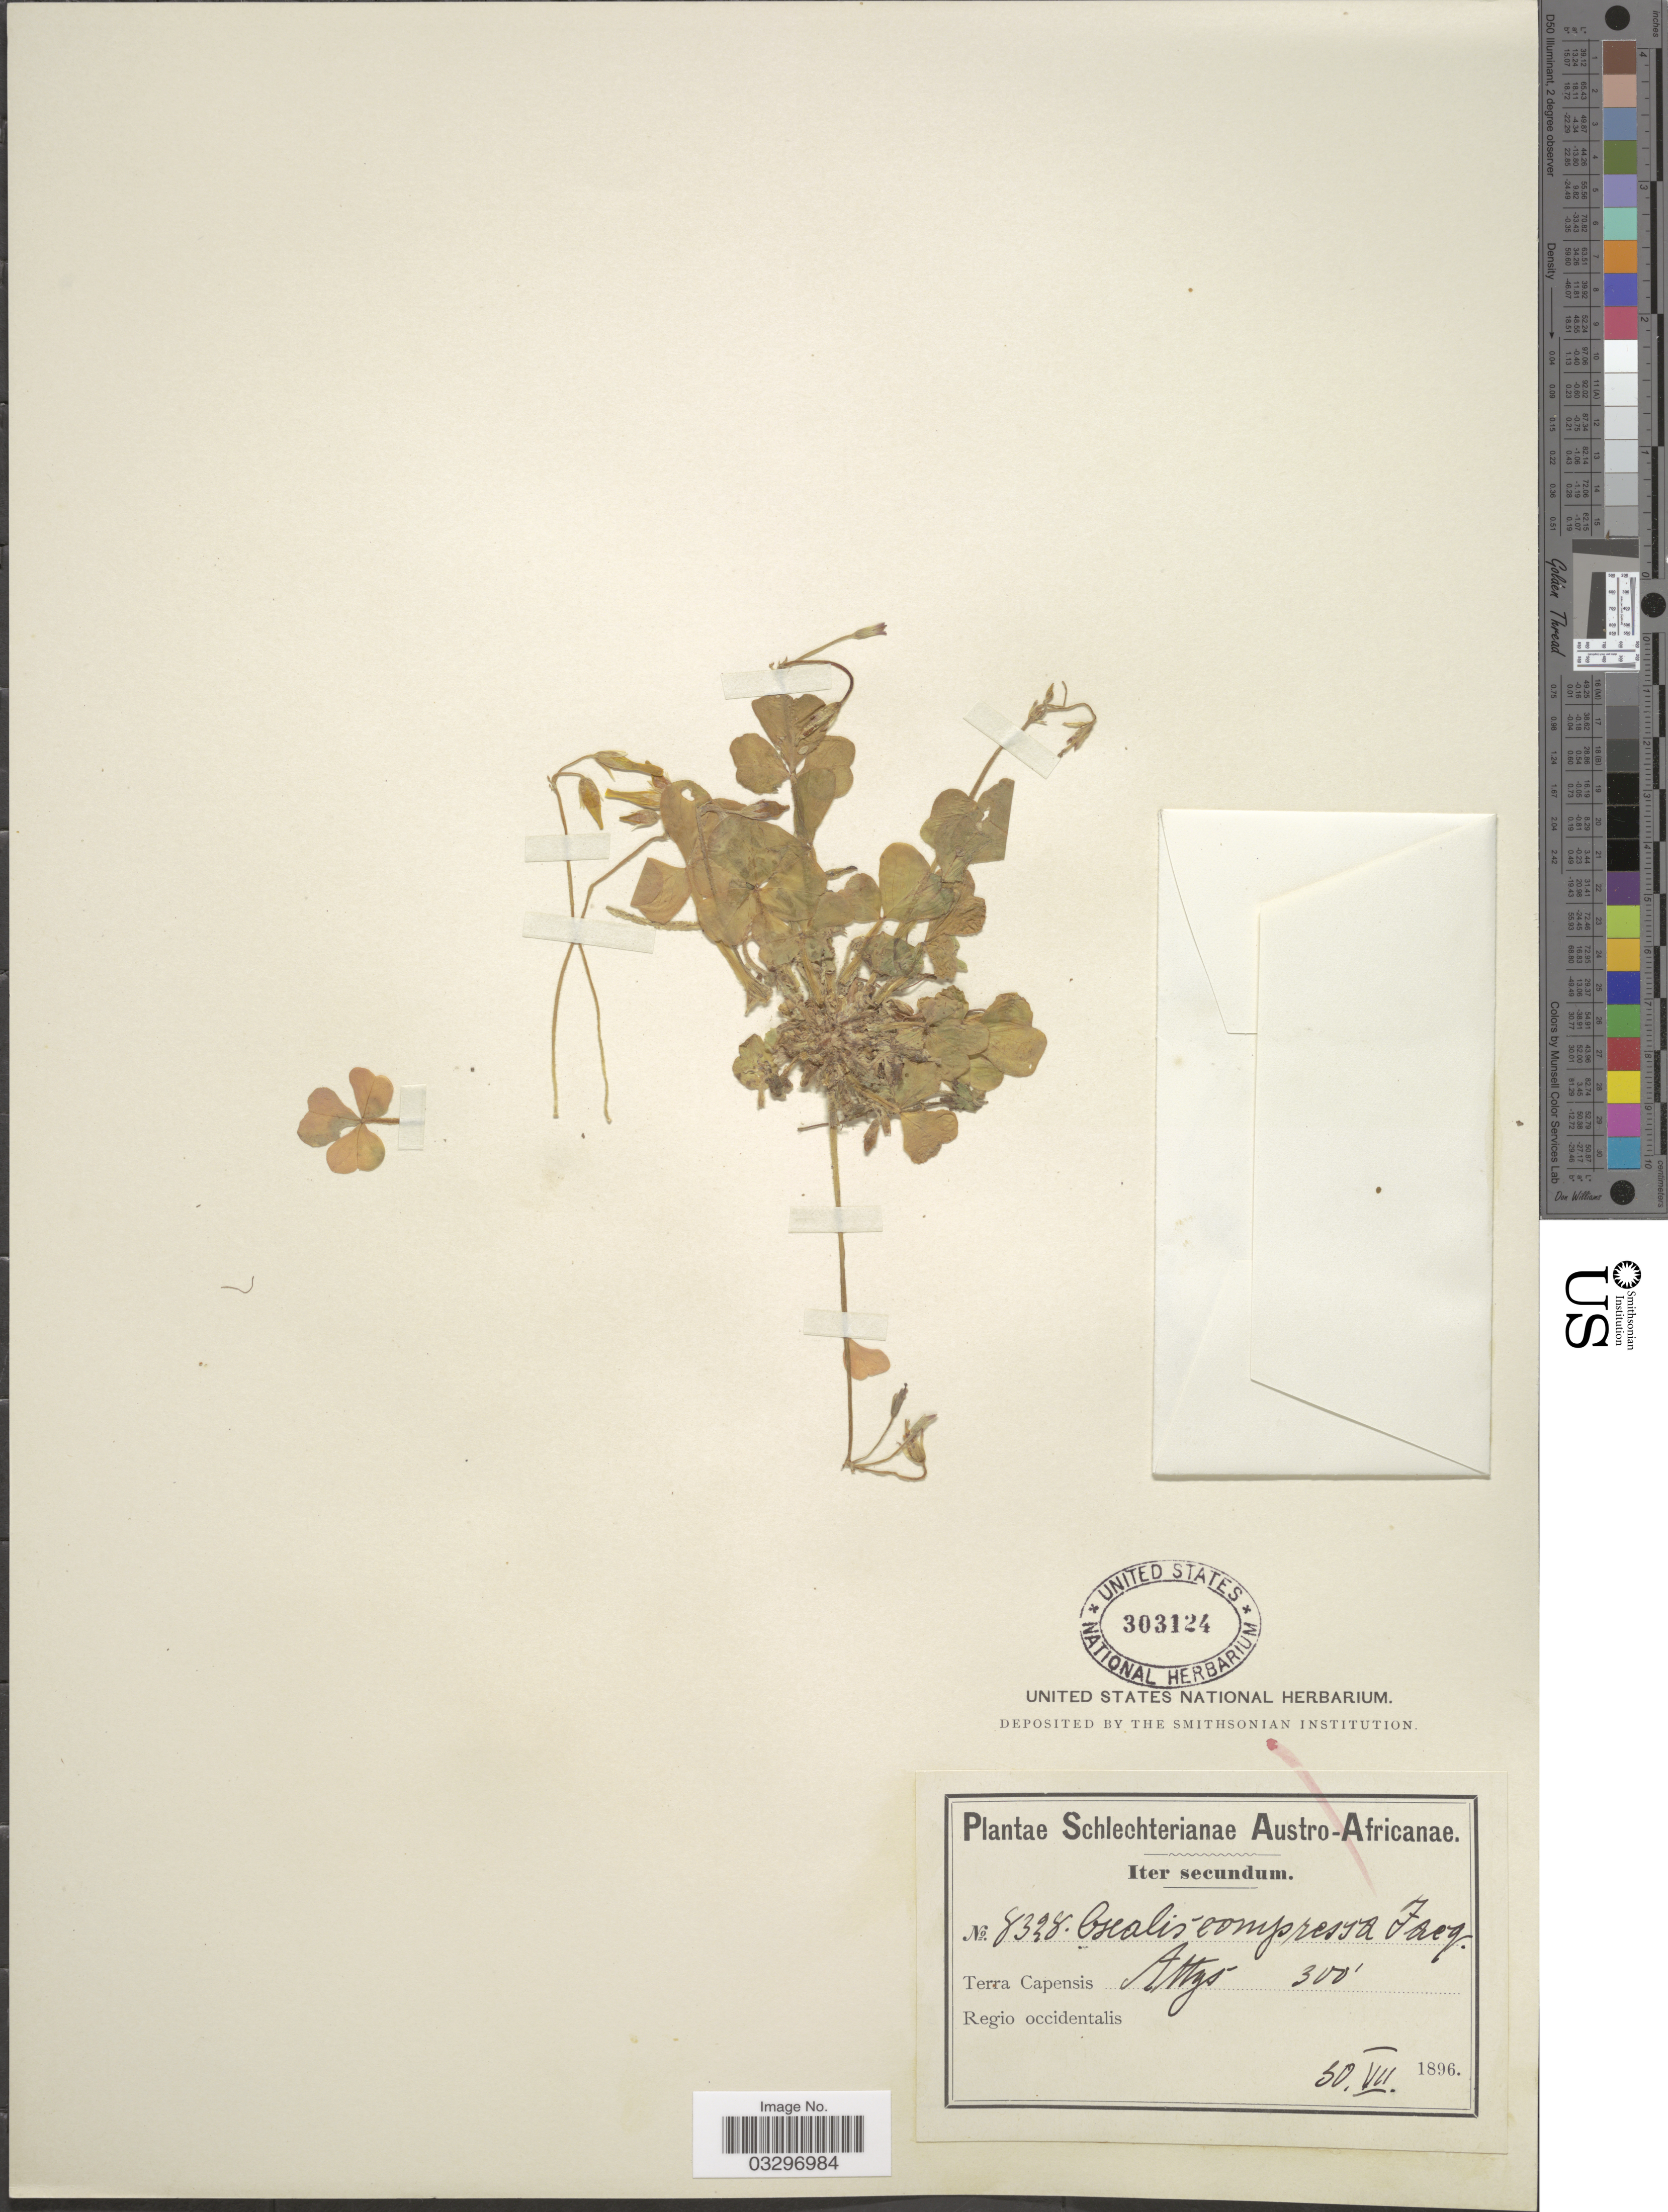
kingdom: Plantae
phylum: Tracheophyta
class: Magnoliopsida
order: Oxalidales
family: Oxalidaceae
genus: Oxalis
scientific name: Oxalis compressa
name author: Thunb.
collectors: Schlechter, --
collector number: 8328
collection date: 1896-07-30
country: South Africa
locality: Austro-Africanae. Terra Capensis. Attagi [interpreted]. Regio occidentalis.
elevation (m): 91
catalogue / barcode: US 303124